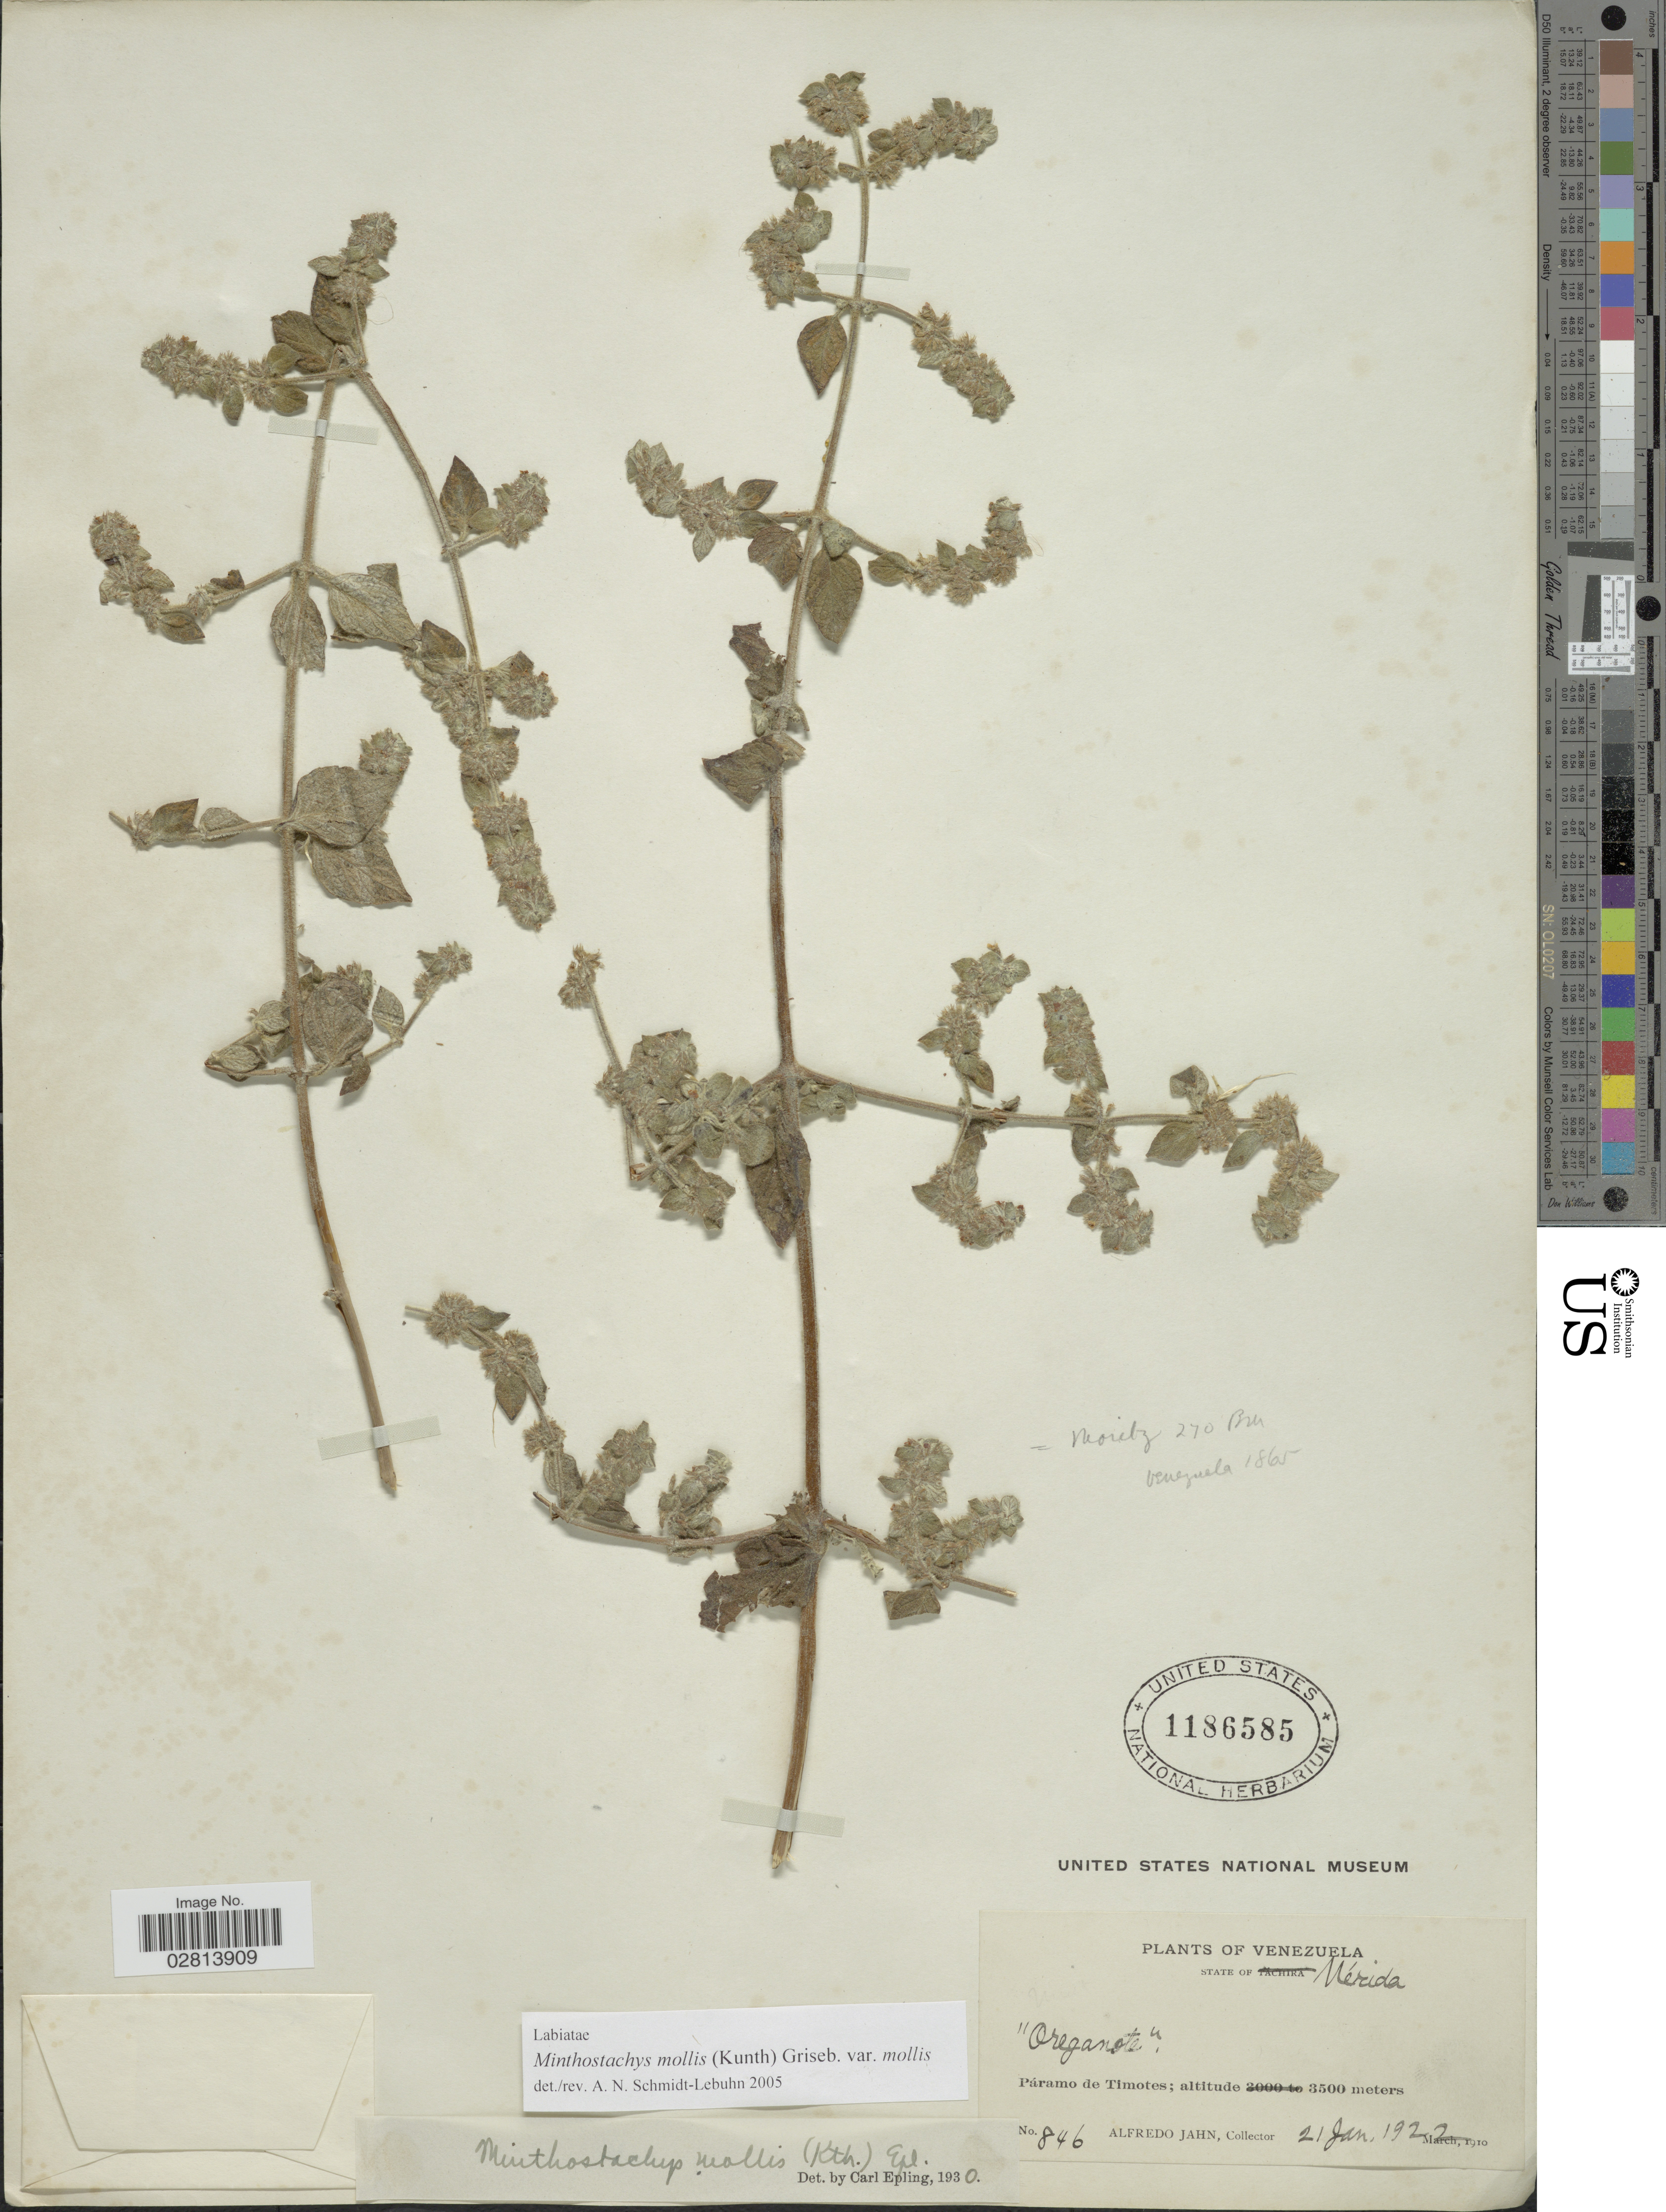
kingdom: Plantae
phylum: Tracheophyta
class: Magnoliopsida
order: Lamiales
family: Lamiaceae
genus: Minthostachys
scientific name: Minthostachys mollis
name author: (Kunth) Griseb.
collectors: A. Jahn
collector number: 846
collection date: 1922-01-21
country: Venezuela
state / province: Mérida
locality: State of Mérida, Páramo de Timotes.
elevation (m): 3500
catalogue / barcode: US 1186585